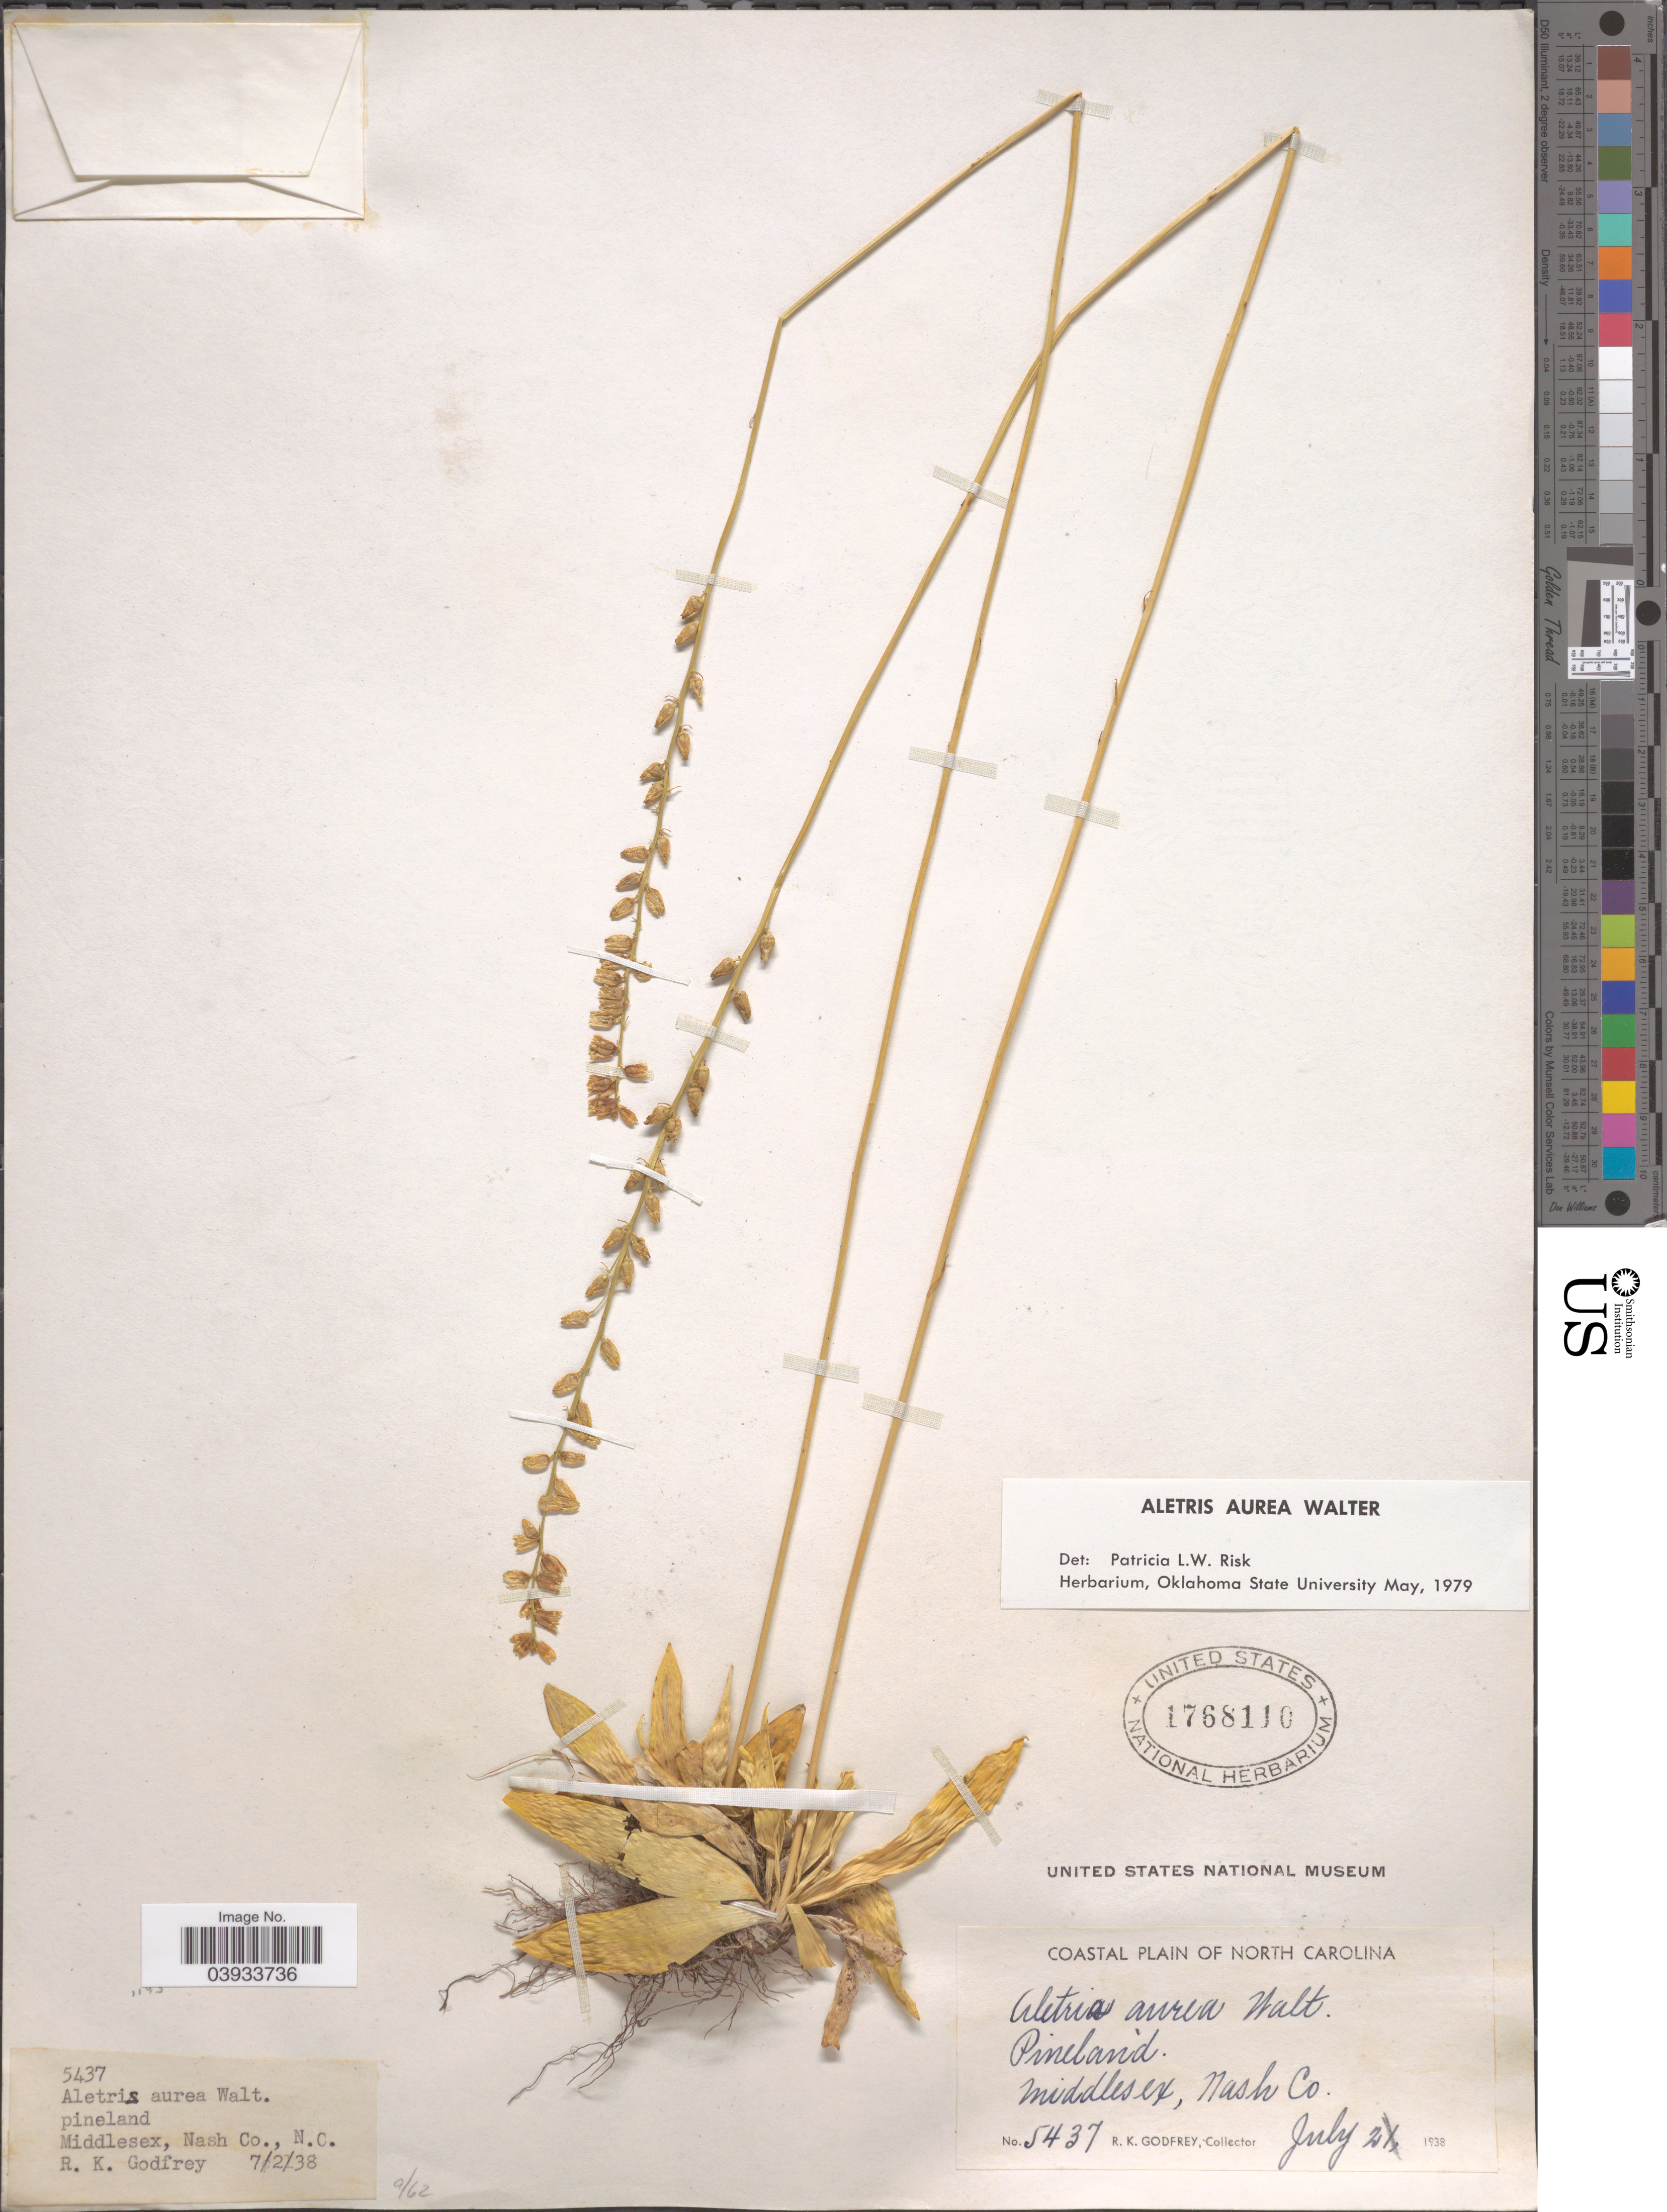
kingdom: Plantae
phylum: Tracheophyta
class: Liliopsida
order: Dioscoreales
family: Nartheciaceae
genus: Aletris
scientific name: Aletris aurea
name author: Walter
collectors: R. K. Godfrey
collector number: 5437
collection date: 1938-07-02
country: United States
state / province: North Carolina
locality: Middlesex, Nash Co. Coastal Plain of North Carolina.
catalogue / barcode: US 1768110